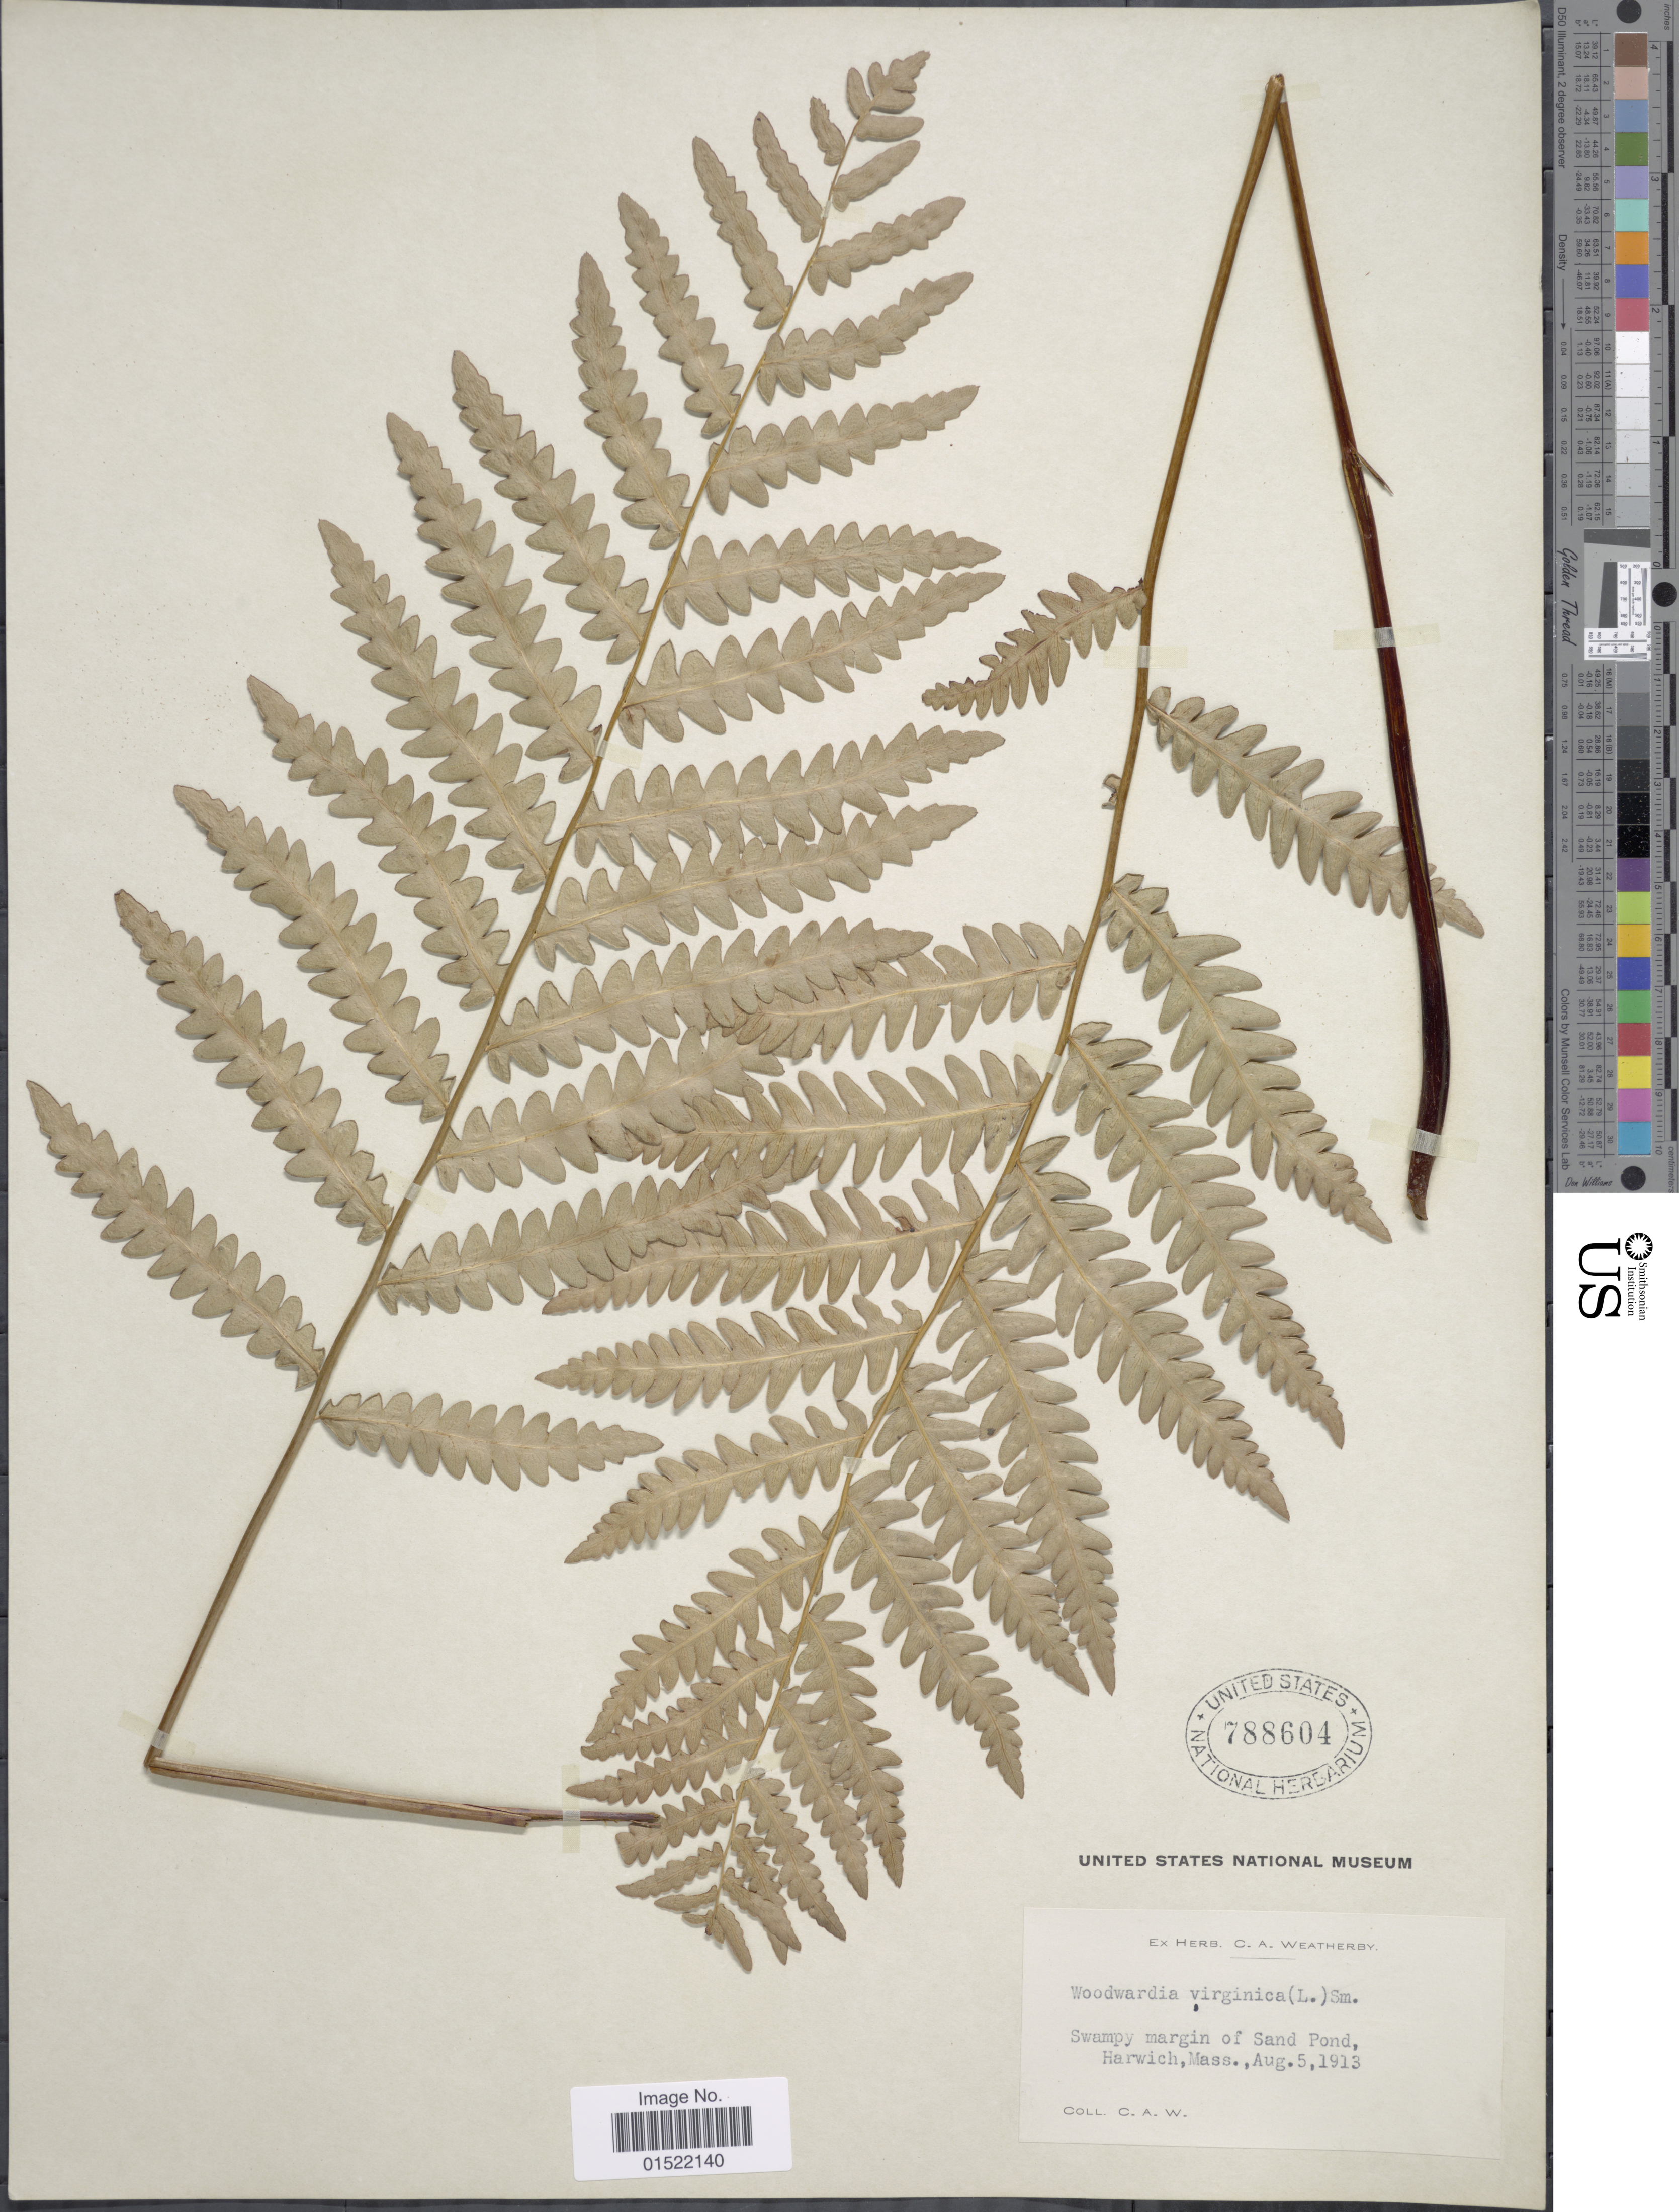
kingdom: Plantae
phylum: Tracheophyta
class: Polypodiopsida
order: Polypodiales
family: Blechnaceae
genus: Woodwardia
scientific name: Woodwardia virginica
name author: (L.) R.M. Sm.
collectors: C. A. Weatherby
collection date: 1913-08-05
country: United States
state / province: Massachusetts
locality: Swampy margin of Sand Pond, Harwich, Mass.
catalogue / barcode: US 788604